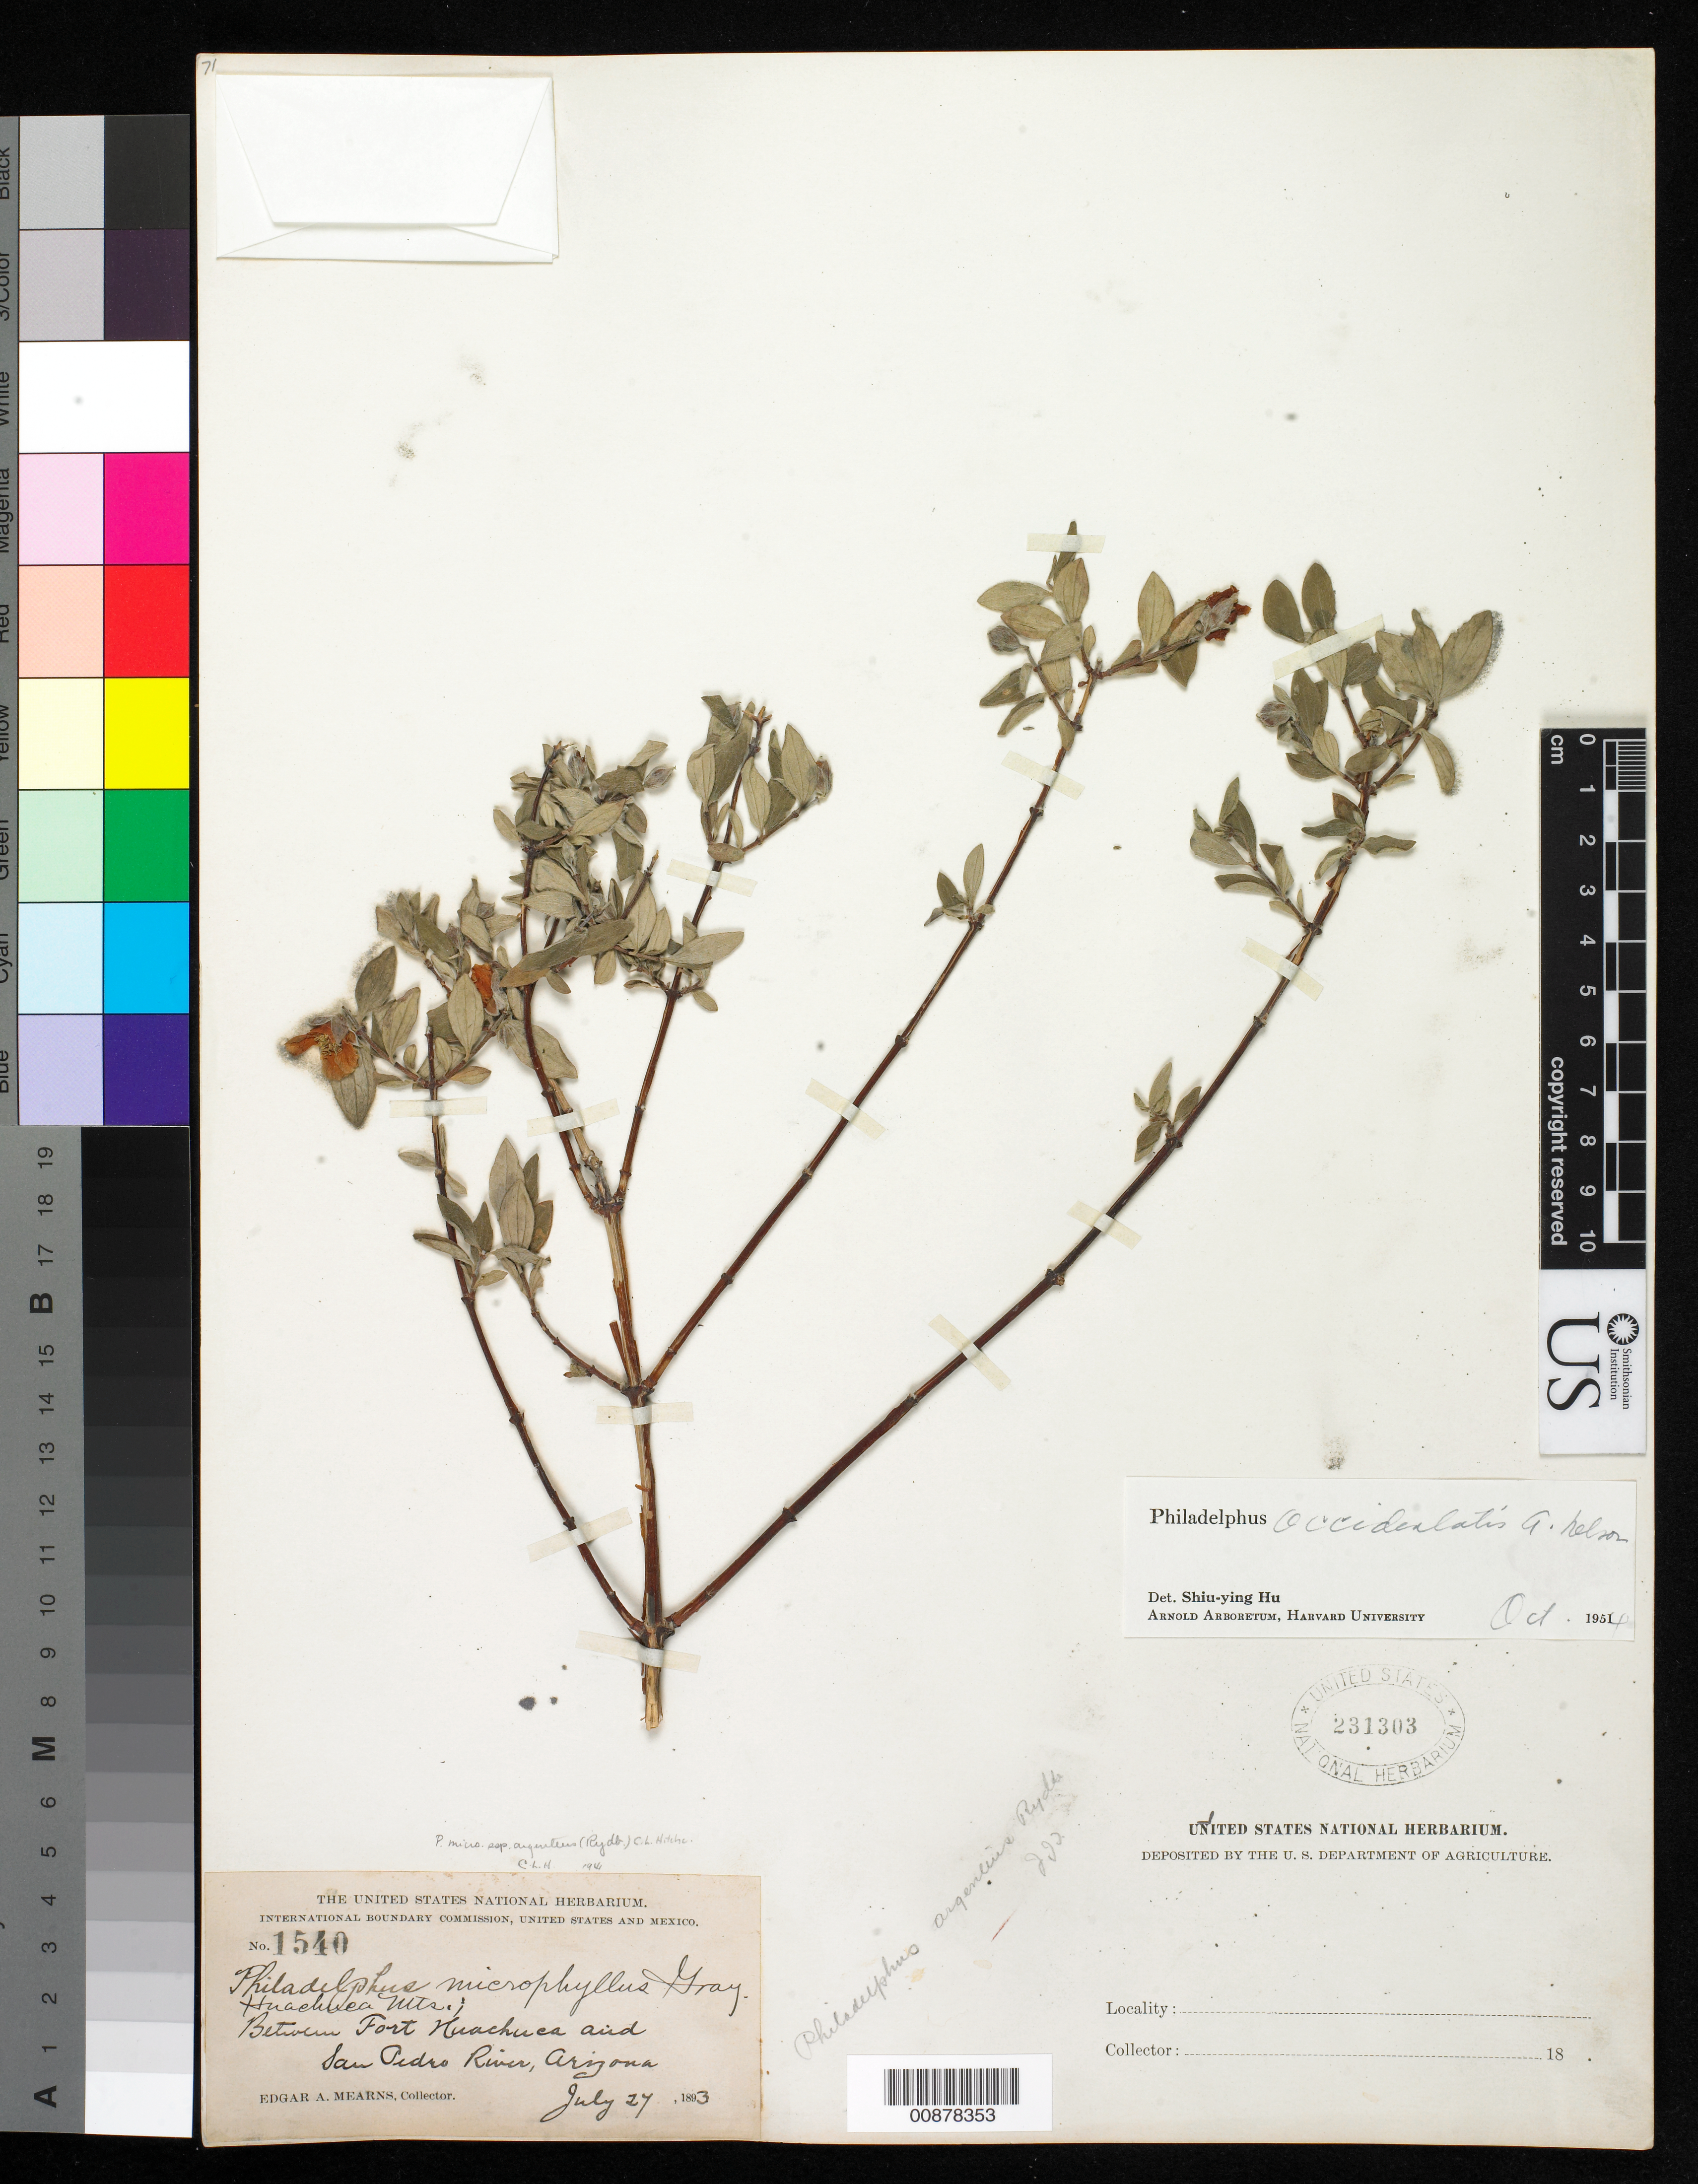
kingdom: Plantae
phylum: Tracheophyta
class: Magnoliopsida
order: Cornales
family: Hydrangeaceae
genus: Philadelphus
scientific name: Philadelphus occidentalis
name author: A. Nelson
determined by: Hu, S. Y.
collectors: E. A. Mearns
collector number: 1540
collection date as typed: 27 Jul 1893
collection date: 1893-07-27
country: United States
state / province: Arizona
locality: Huachuca Mts., between Fort Huachuca and San Pedro River, Arizona.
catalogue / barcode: US 231303